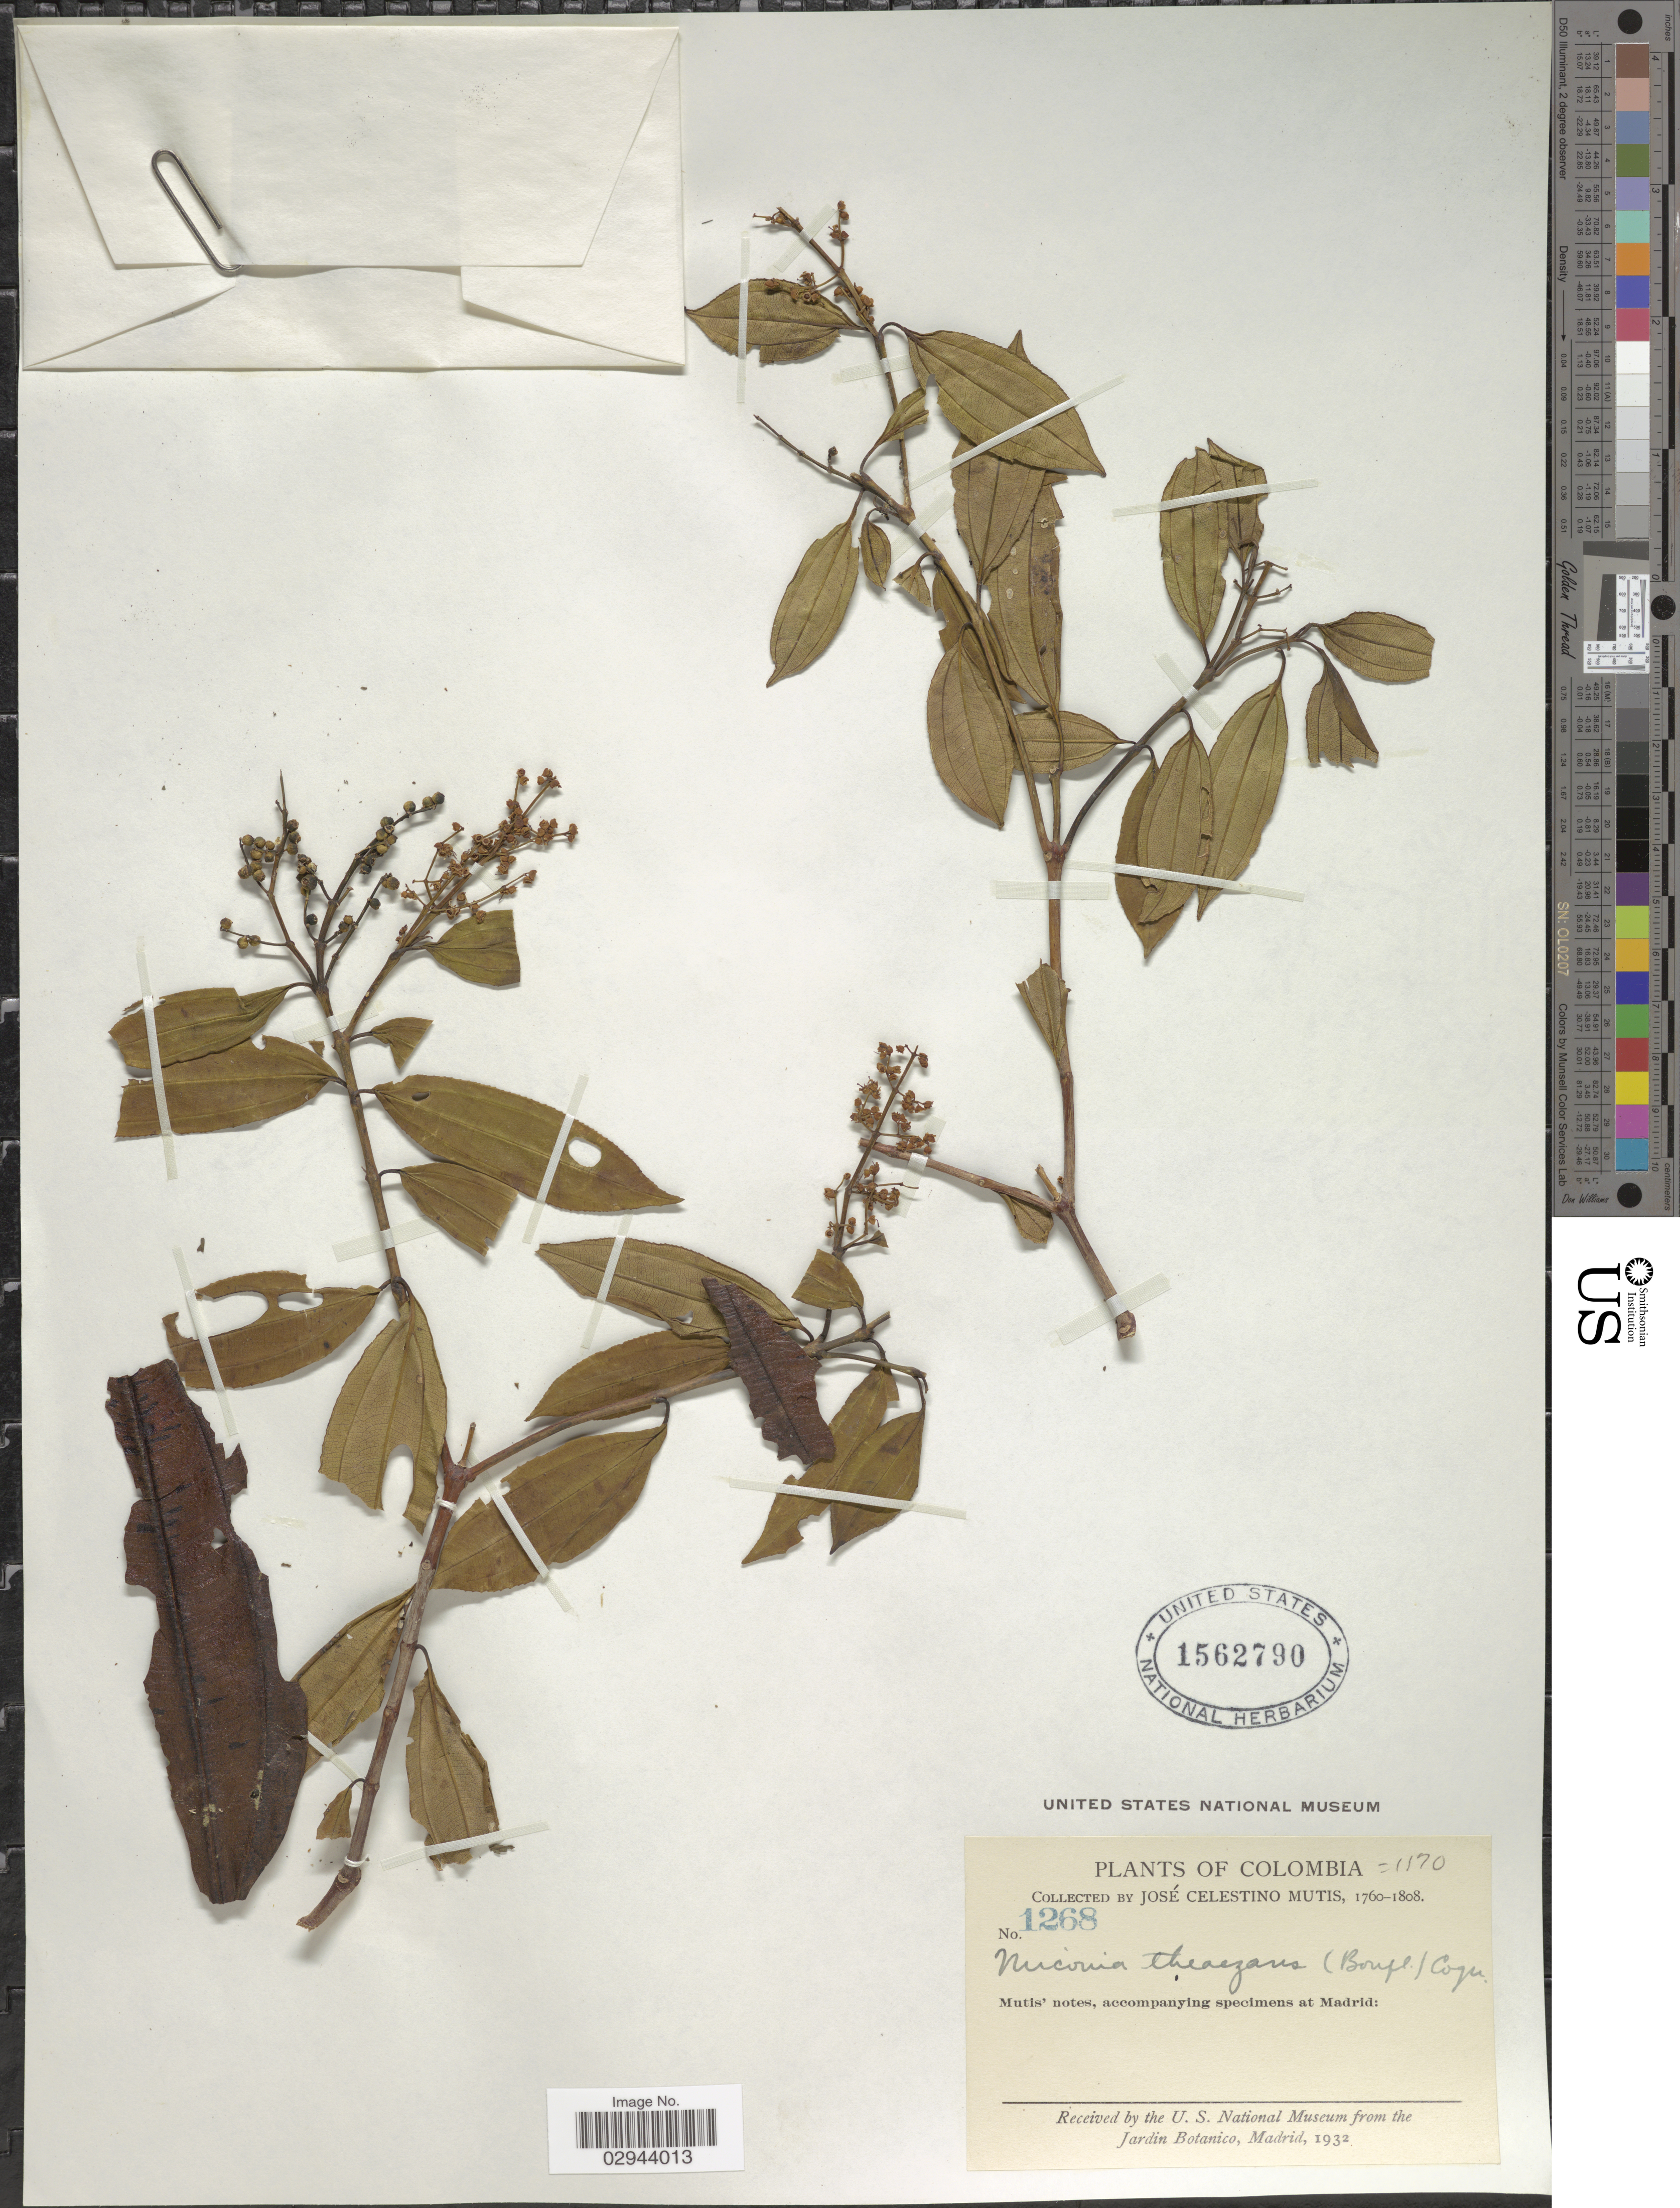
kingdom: Plantae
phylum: Tracheophyta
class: Magnoliopsida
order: Myrtales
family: Melastomataceae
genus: Miconia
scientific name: Miconia theizans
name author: (Bonpl.) Cogn.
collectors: J. C. B. Mutis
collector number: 1268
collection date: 1760/1808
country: Colombia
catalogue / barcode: US 1562790